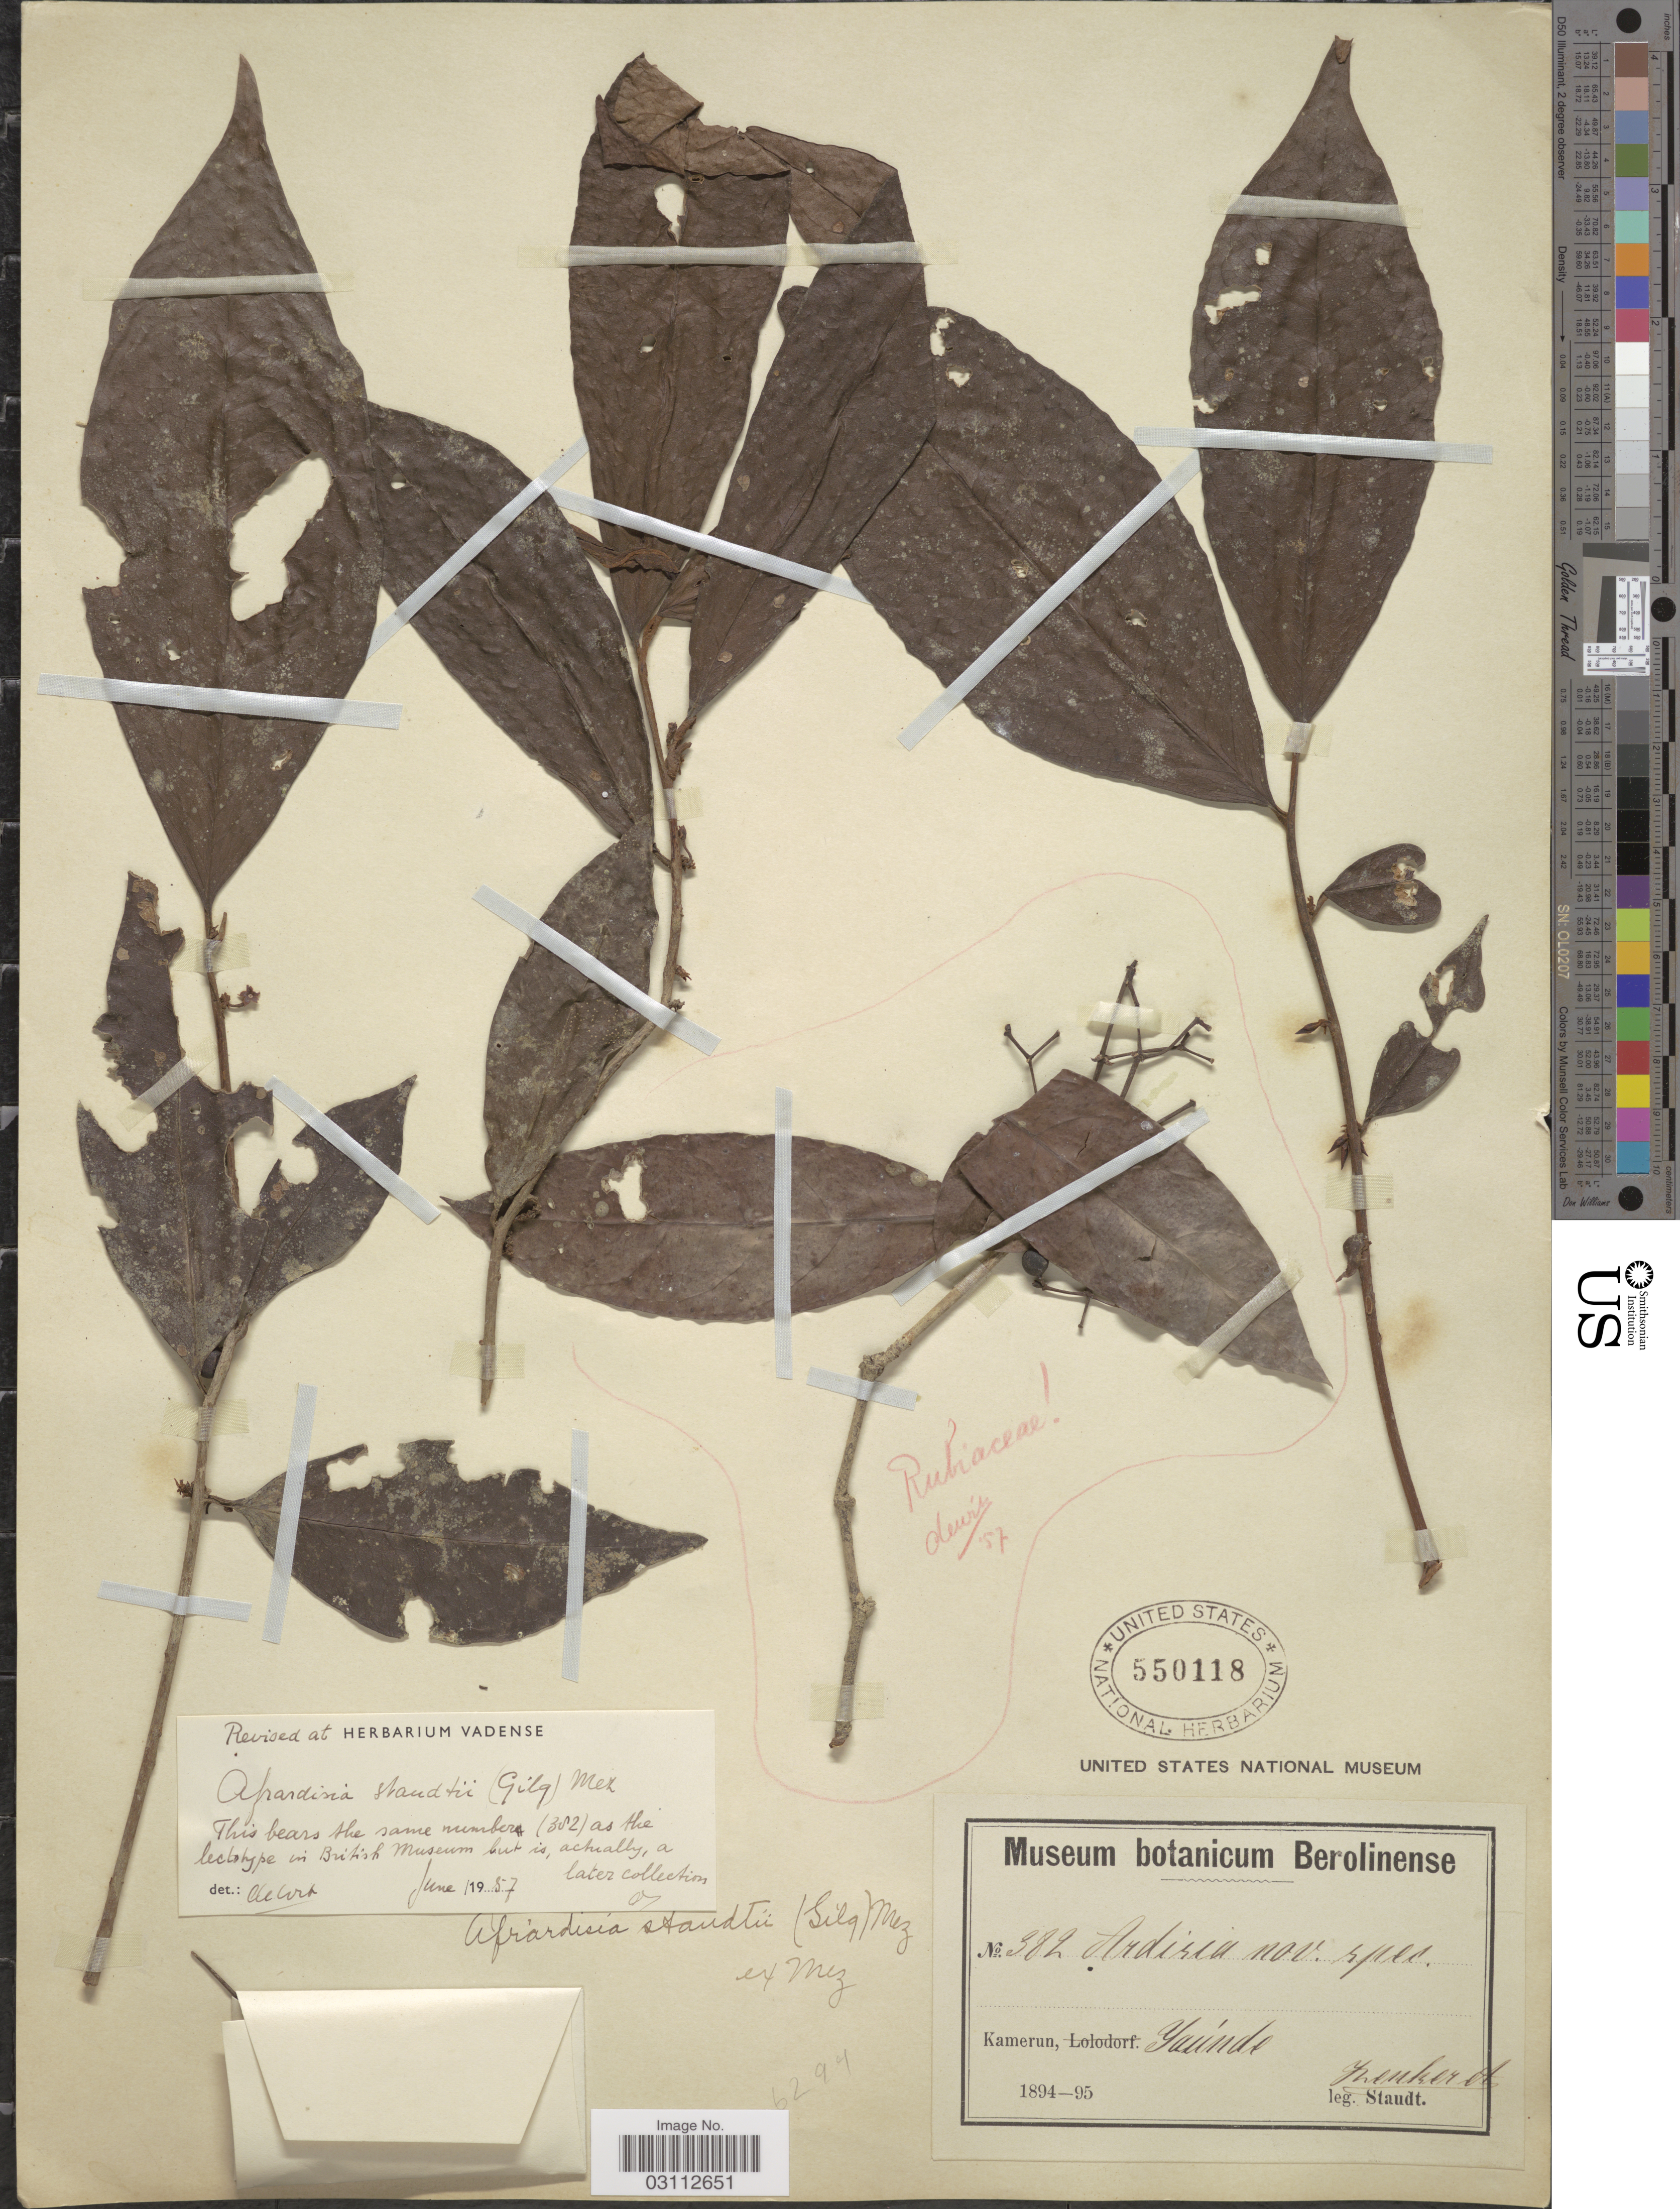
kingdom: Plantae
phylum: Tracheophyta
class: Magnoliopsida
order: Ericales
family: Primulaceae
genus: Ardisia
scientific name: Ardisia staudtii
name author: Gilg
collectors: -. Staudt & Zenker, --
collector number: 382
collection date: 1894/1895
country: Cameroon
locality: Kamerun, Yaúnde [Yaounde]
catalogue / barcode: US 550118